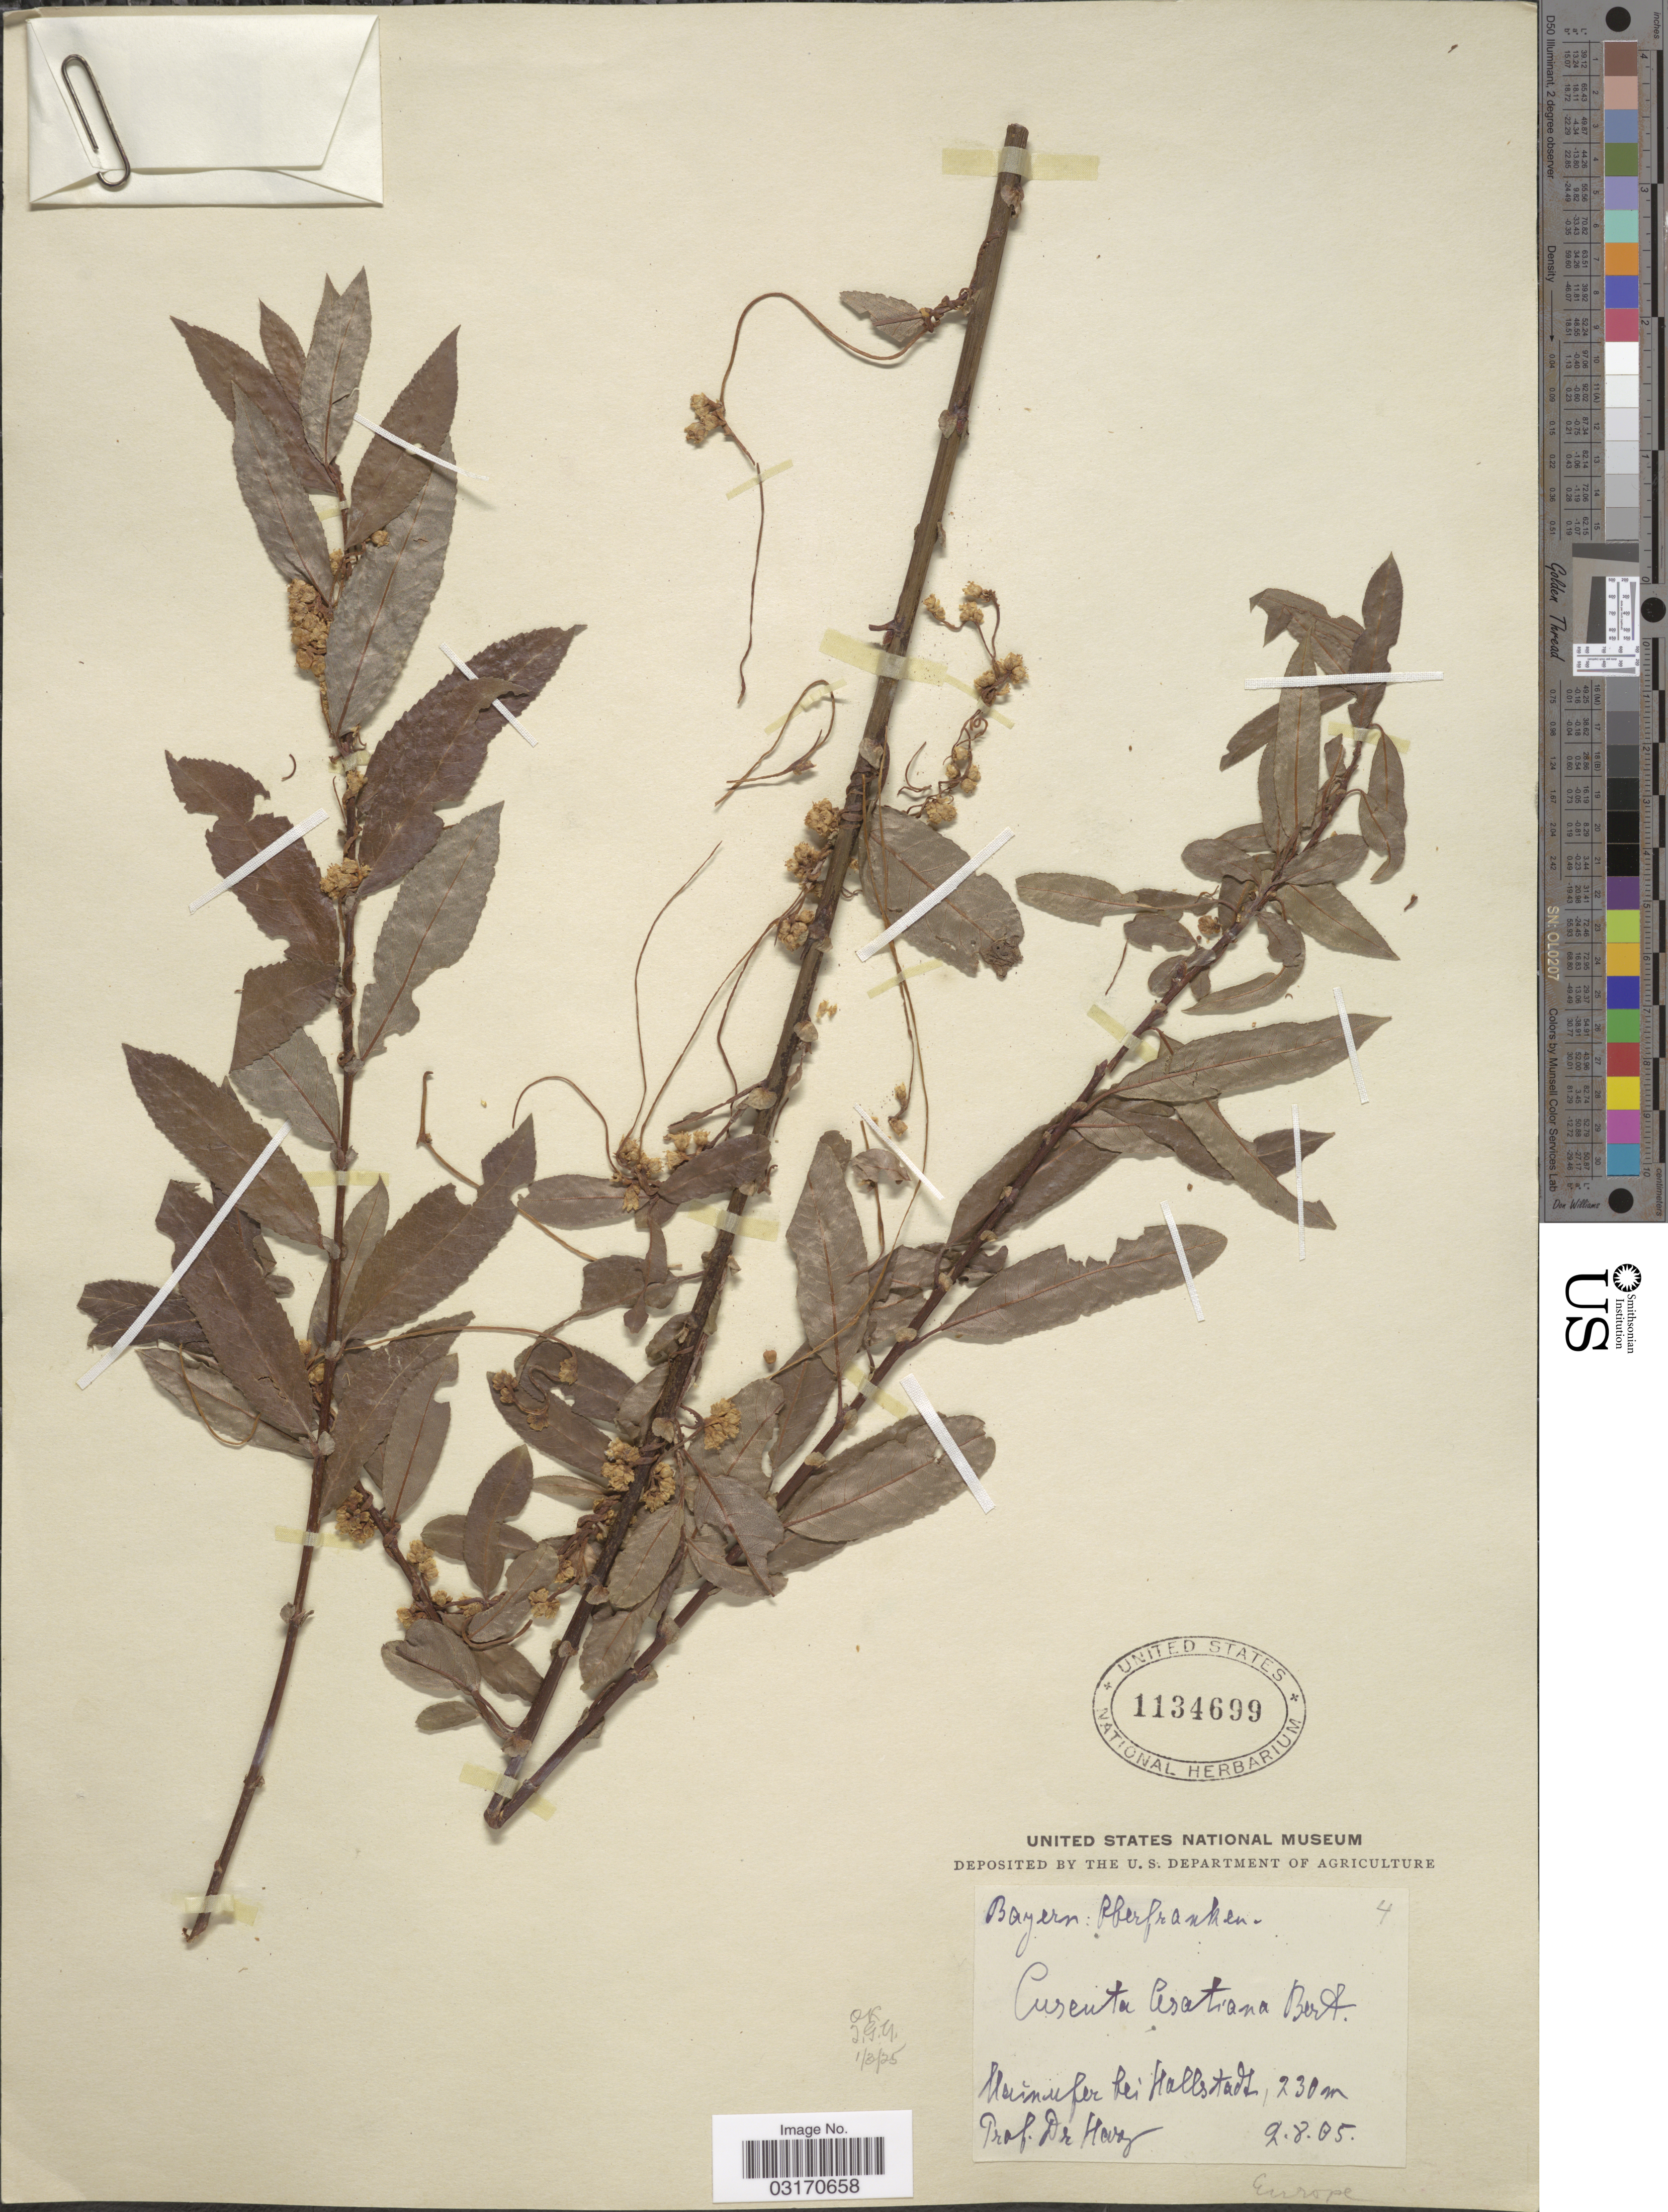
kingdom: Plantae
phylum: Tracheophyta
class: Magnoliopsida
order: Solanales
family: Convolvulaceae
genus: Cuscuta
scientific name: Cuscuta cesatiana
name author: Bertol.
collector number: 4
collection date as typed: Transcribed d/m/y: 2/8/5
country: Germany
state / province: Bayern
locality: Bayern: Oberfranken. Hainufer bei Hallstadt. [interpreted]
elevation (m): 230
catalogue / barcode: US 1134699